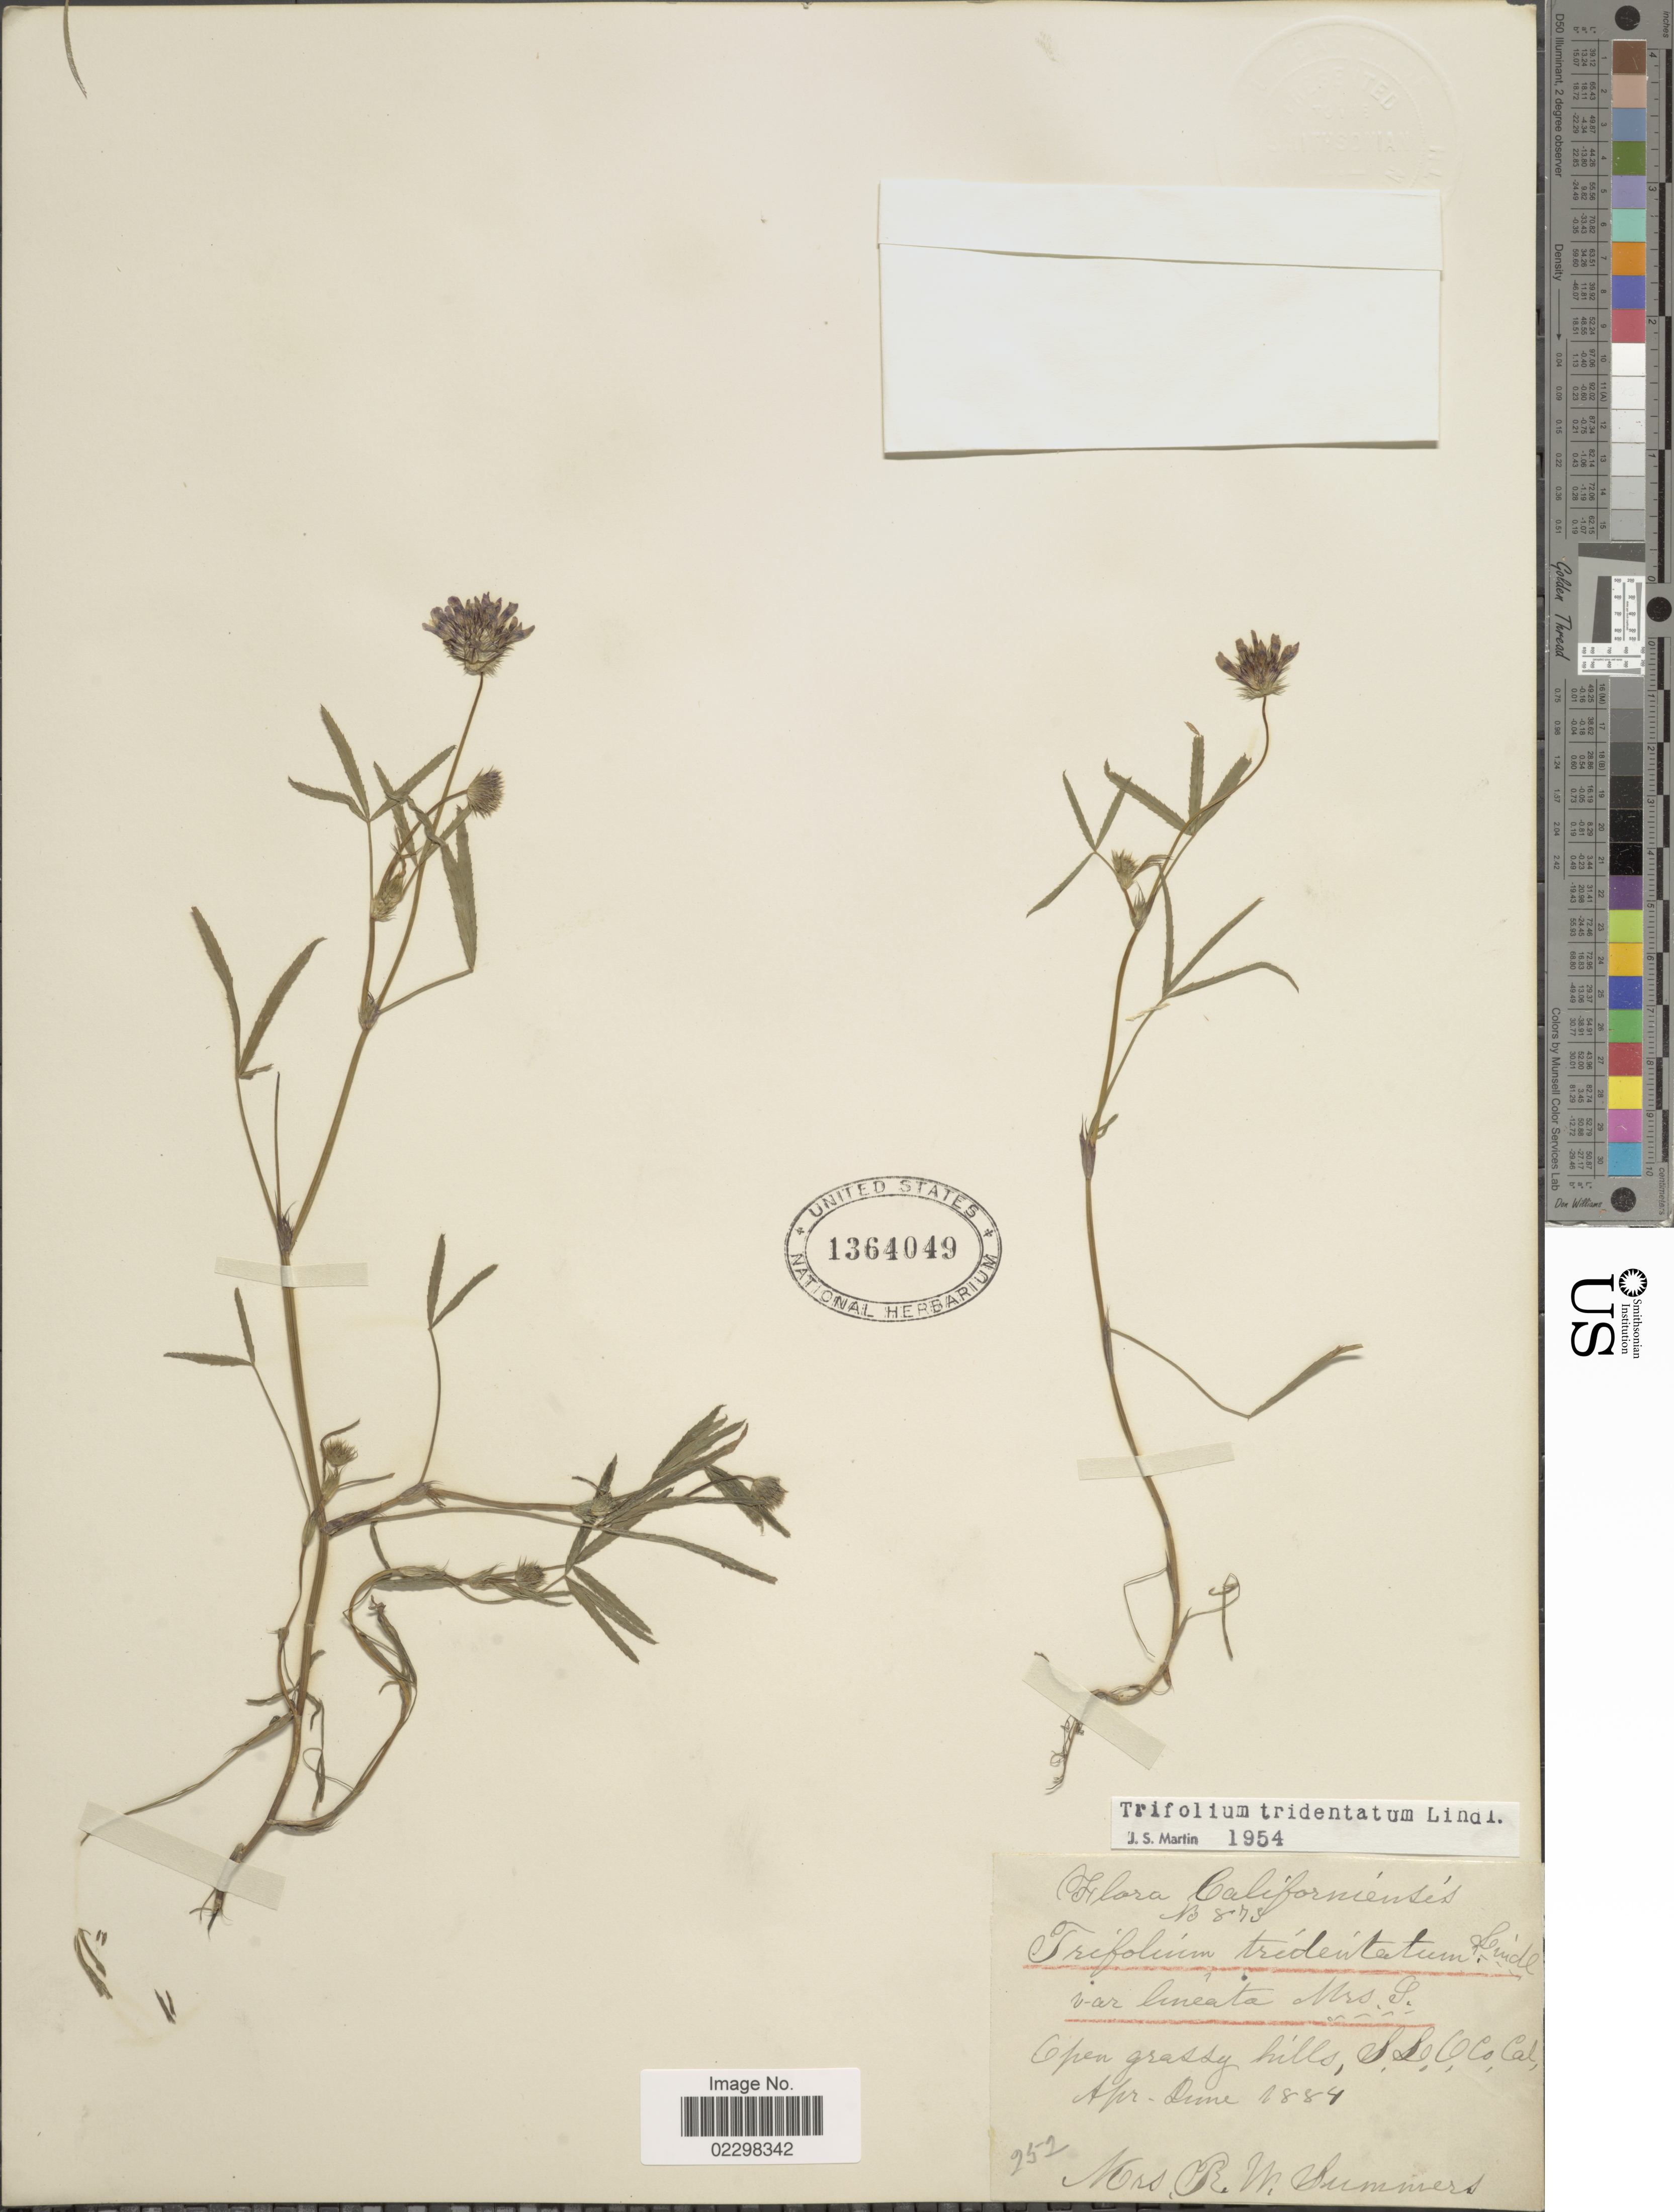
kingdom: Plantae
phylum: Tracheophyta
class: Magnoliopsida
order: Fabales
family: Fabaceae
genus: Trifolium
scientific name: Trifolium tridentatum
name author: Lindl.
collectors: R. Summers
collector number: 252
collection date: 1884-04/1884-06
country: United States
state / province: California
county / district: San Luis Obispo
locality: Californiensis, Open grassy hills, S. L. O. Co. Cal.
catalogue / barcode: US 1364049